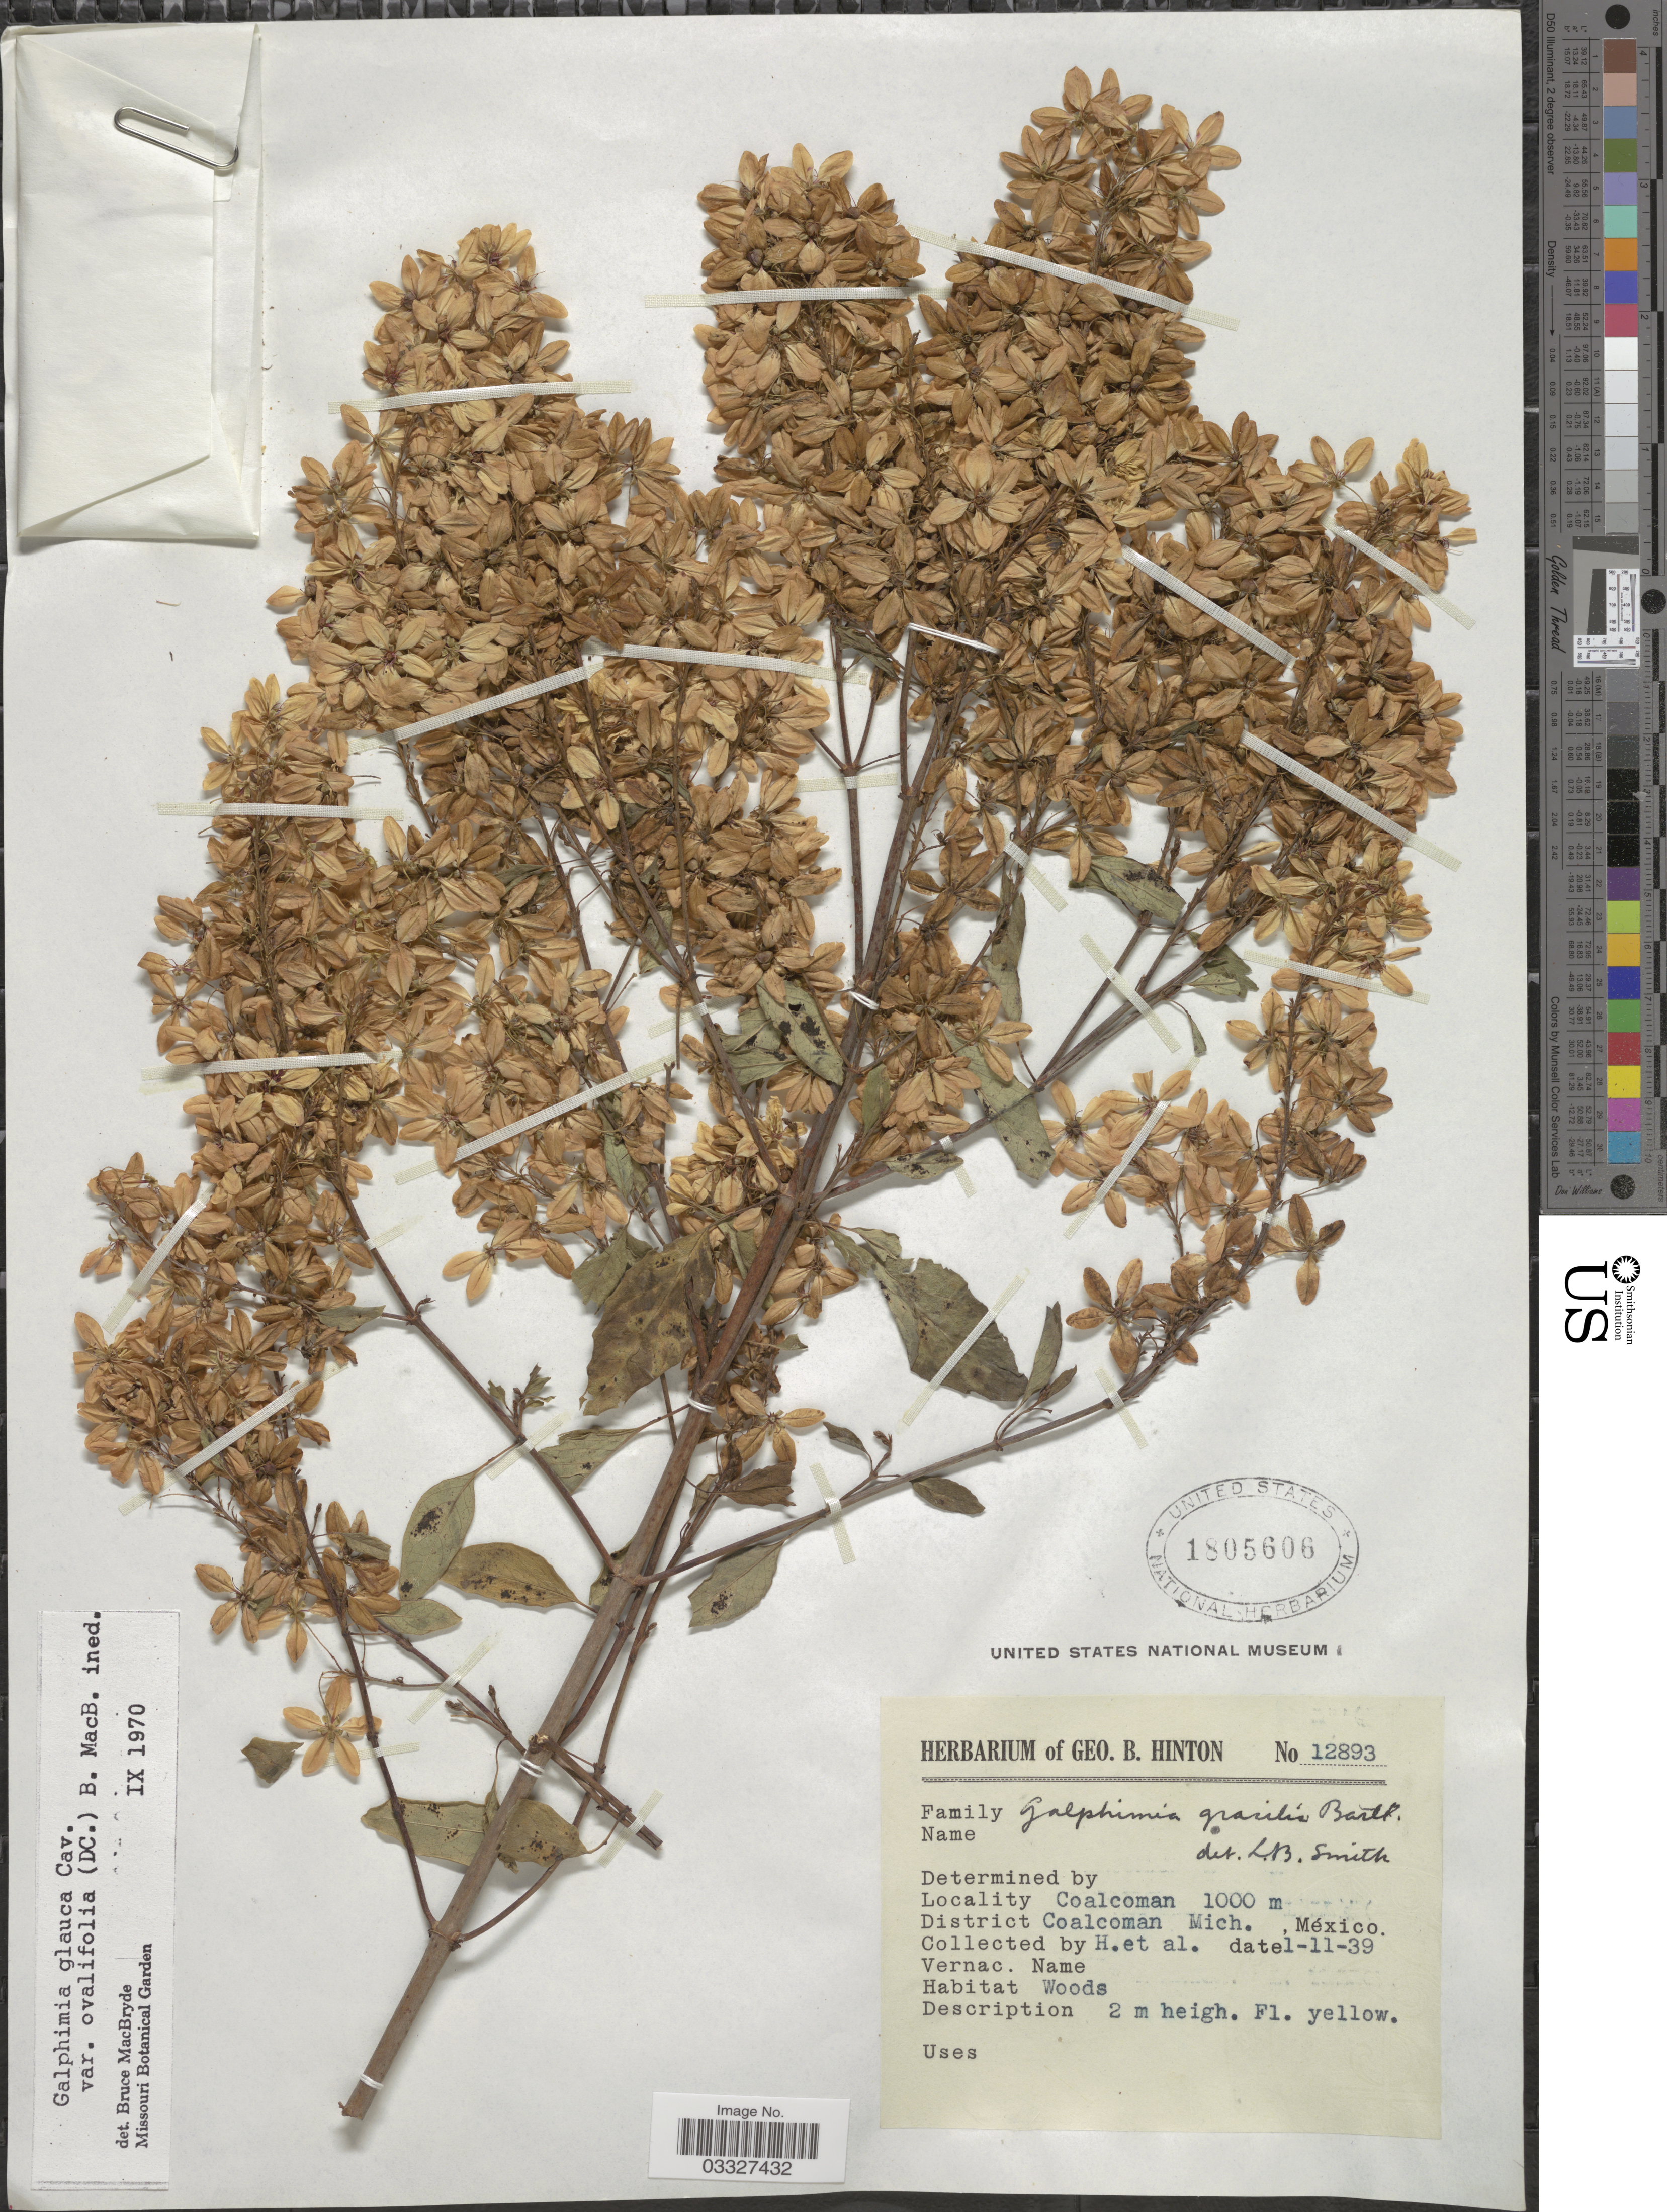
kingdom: Plantae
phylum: Tracheophyta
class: Magnoliopsida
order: Malpighiales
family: Malpighiaceae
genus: Galphimia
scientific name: Galphimia paniculata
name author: Bart.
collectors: G. B. Hinton & et al.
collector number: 12893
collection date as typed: Transcribed d/m/y: 1/11/39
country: Mexico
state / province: Michoacán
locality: Coalcoman. District Coalcoman.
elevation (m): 1000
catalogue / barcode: US 1805606